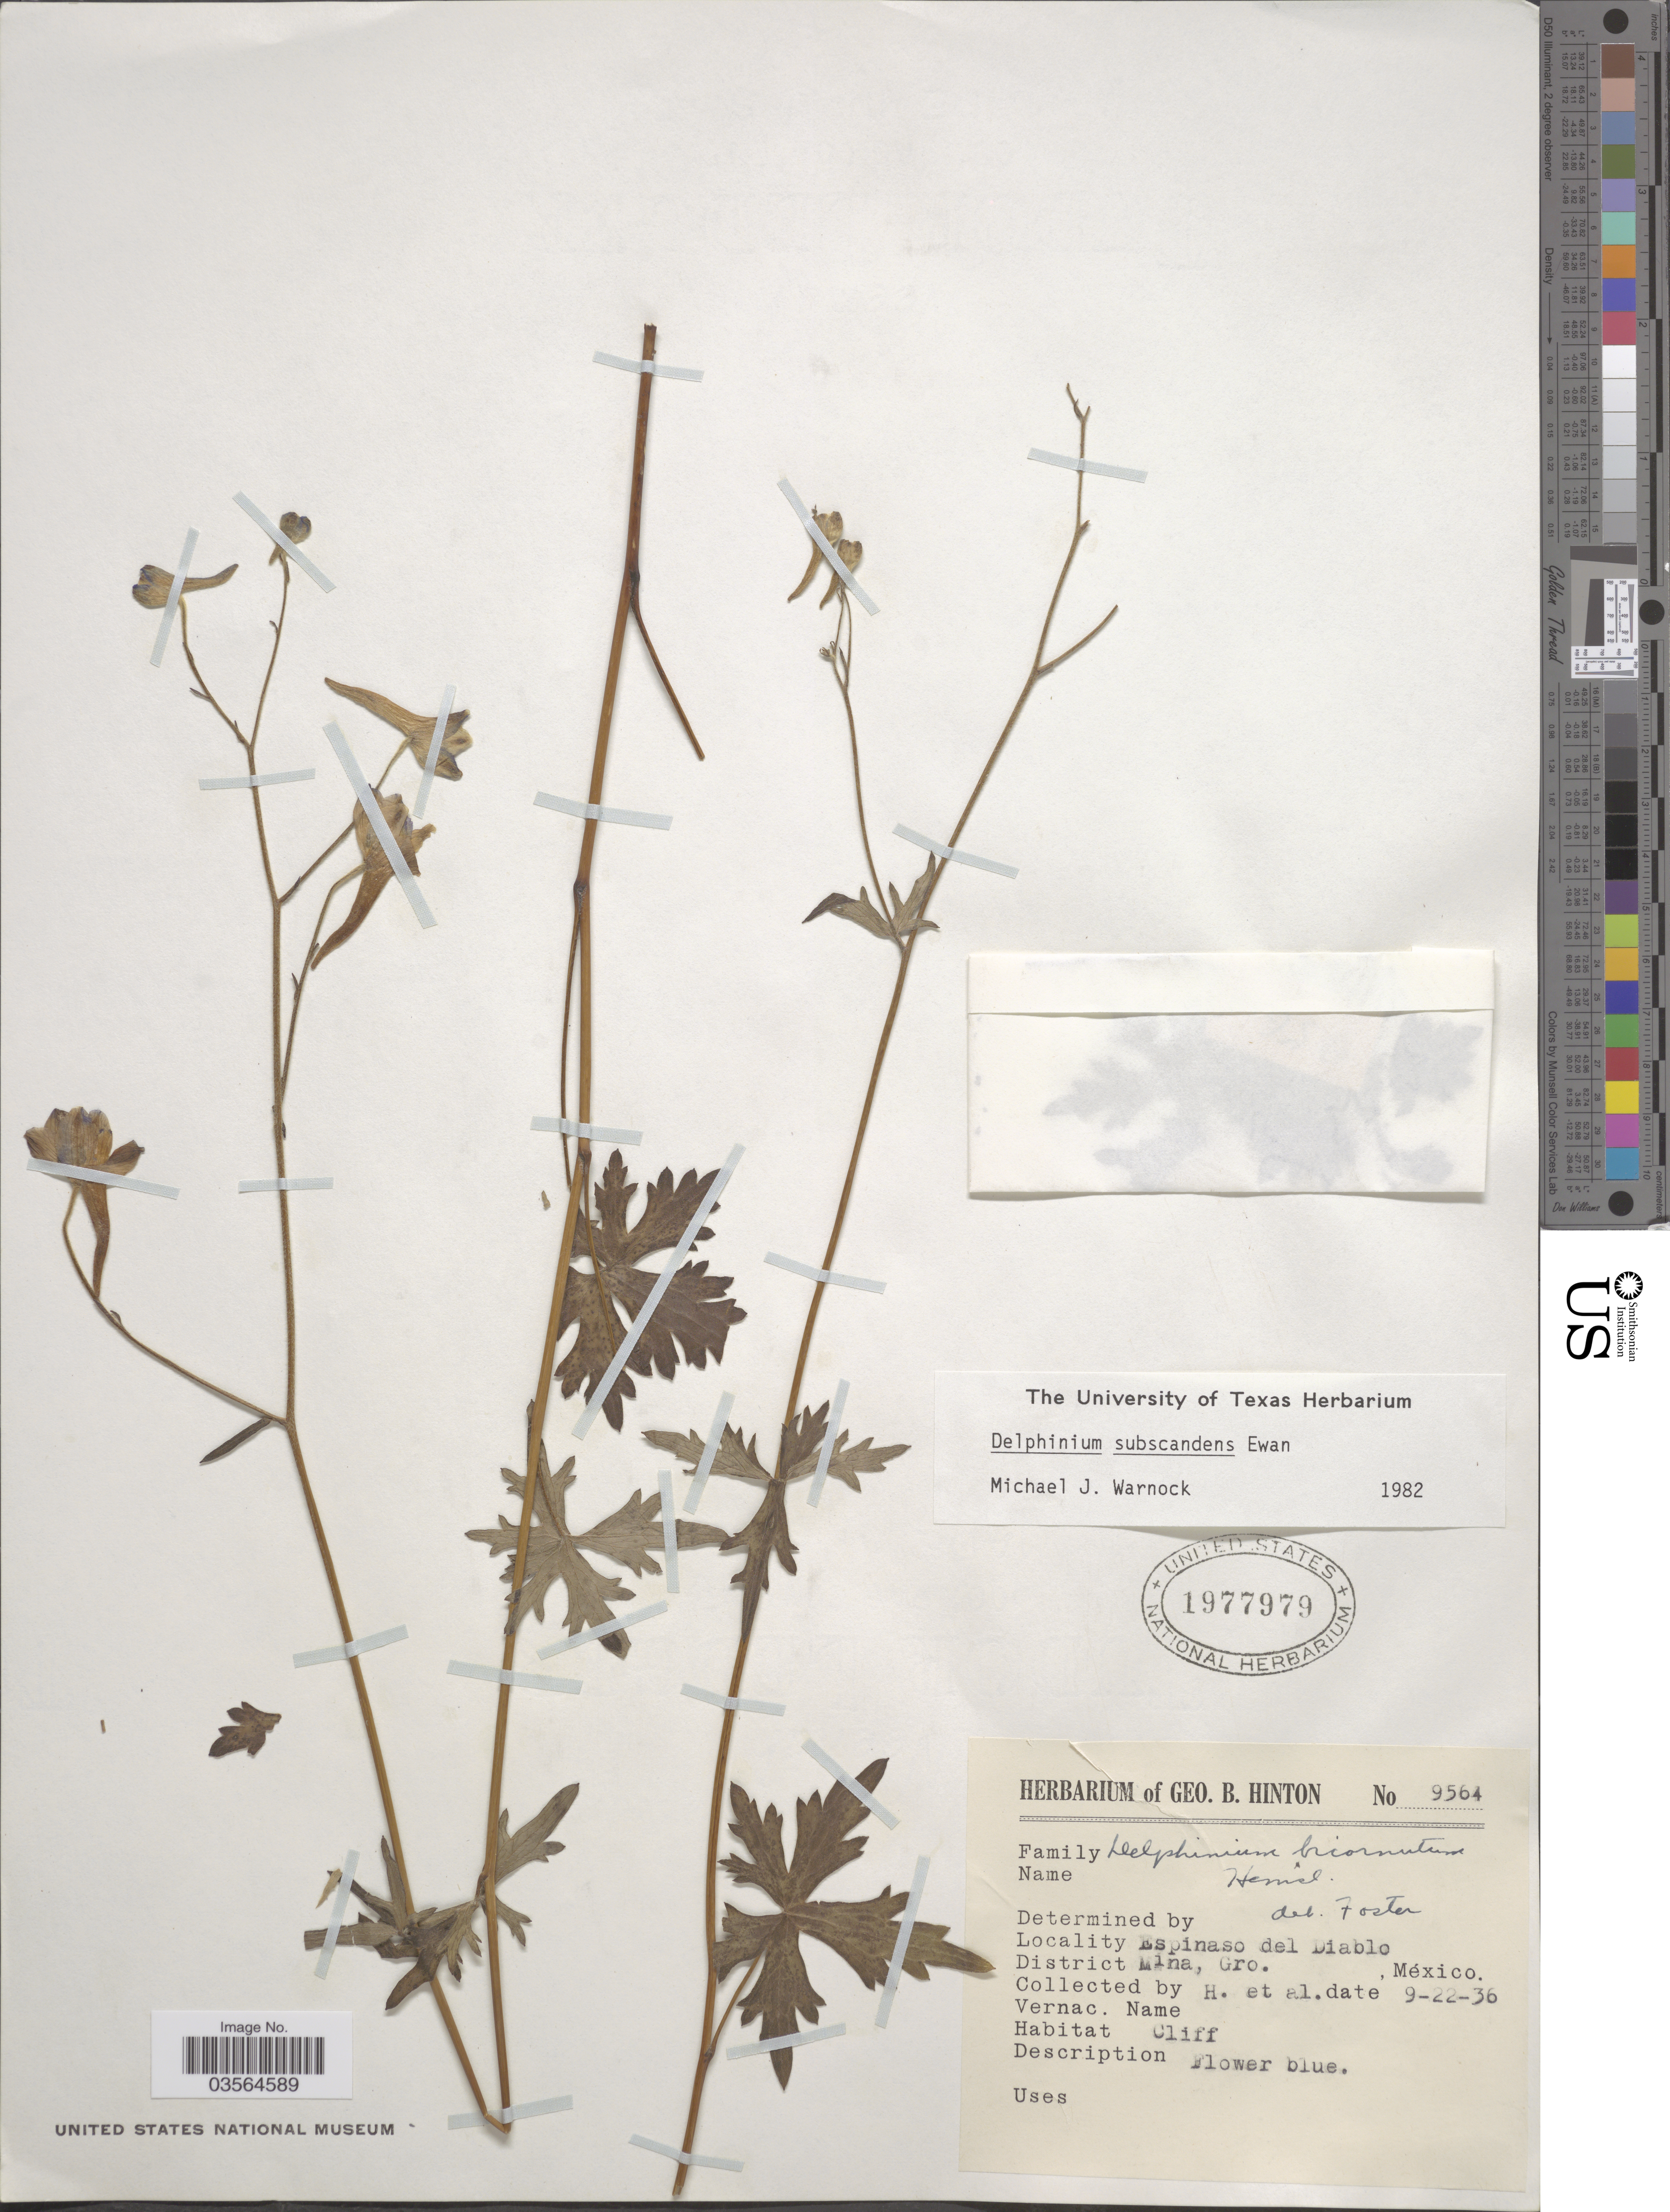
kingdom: Plantae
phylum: Tracheophyta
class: Magnoliopsida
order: Ranunculales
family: Ranunculaceae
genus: Delphinium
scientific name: Delphinium subscandens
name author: Ewan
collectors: G. B. Hinton & et al.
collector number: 9564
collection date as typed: Transcribed d/m/y: 22/9/36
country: Mexico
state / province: Guerrero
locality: Espinaso del Diablo. District Mina.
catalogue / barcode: US 1977979